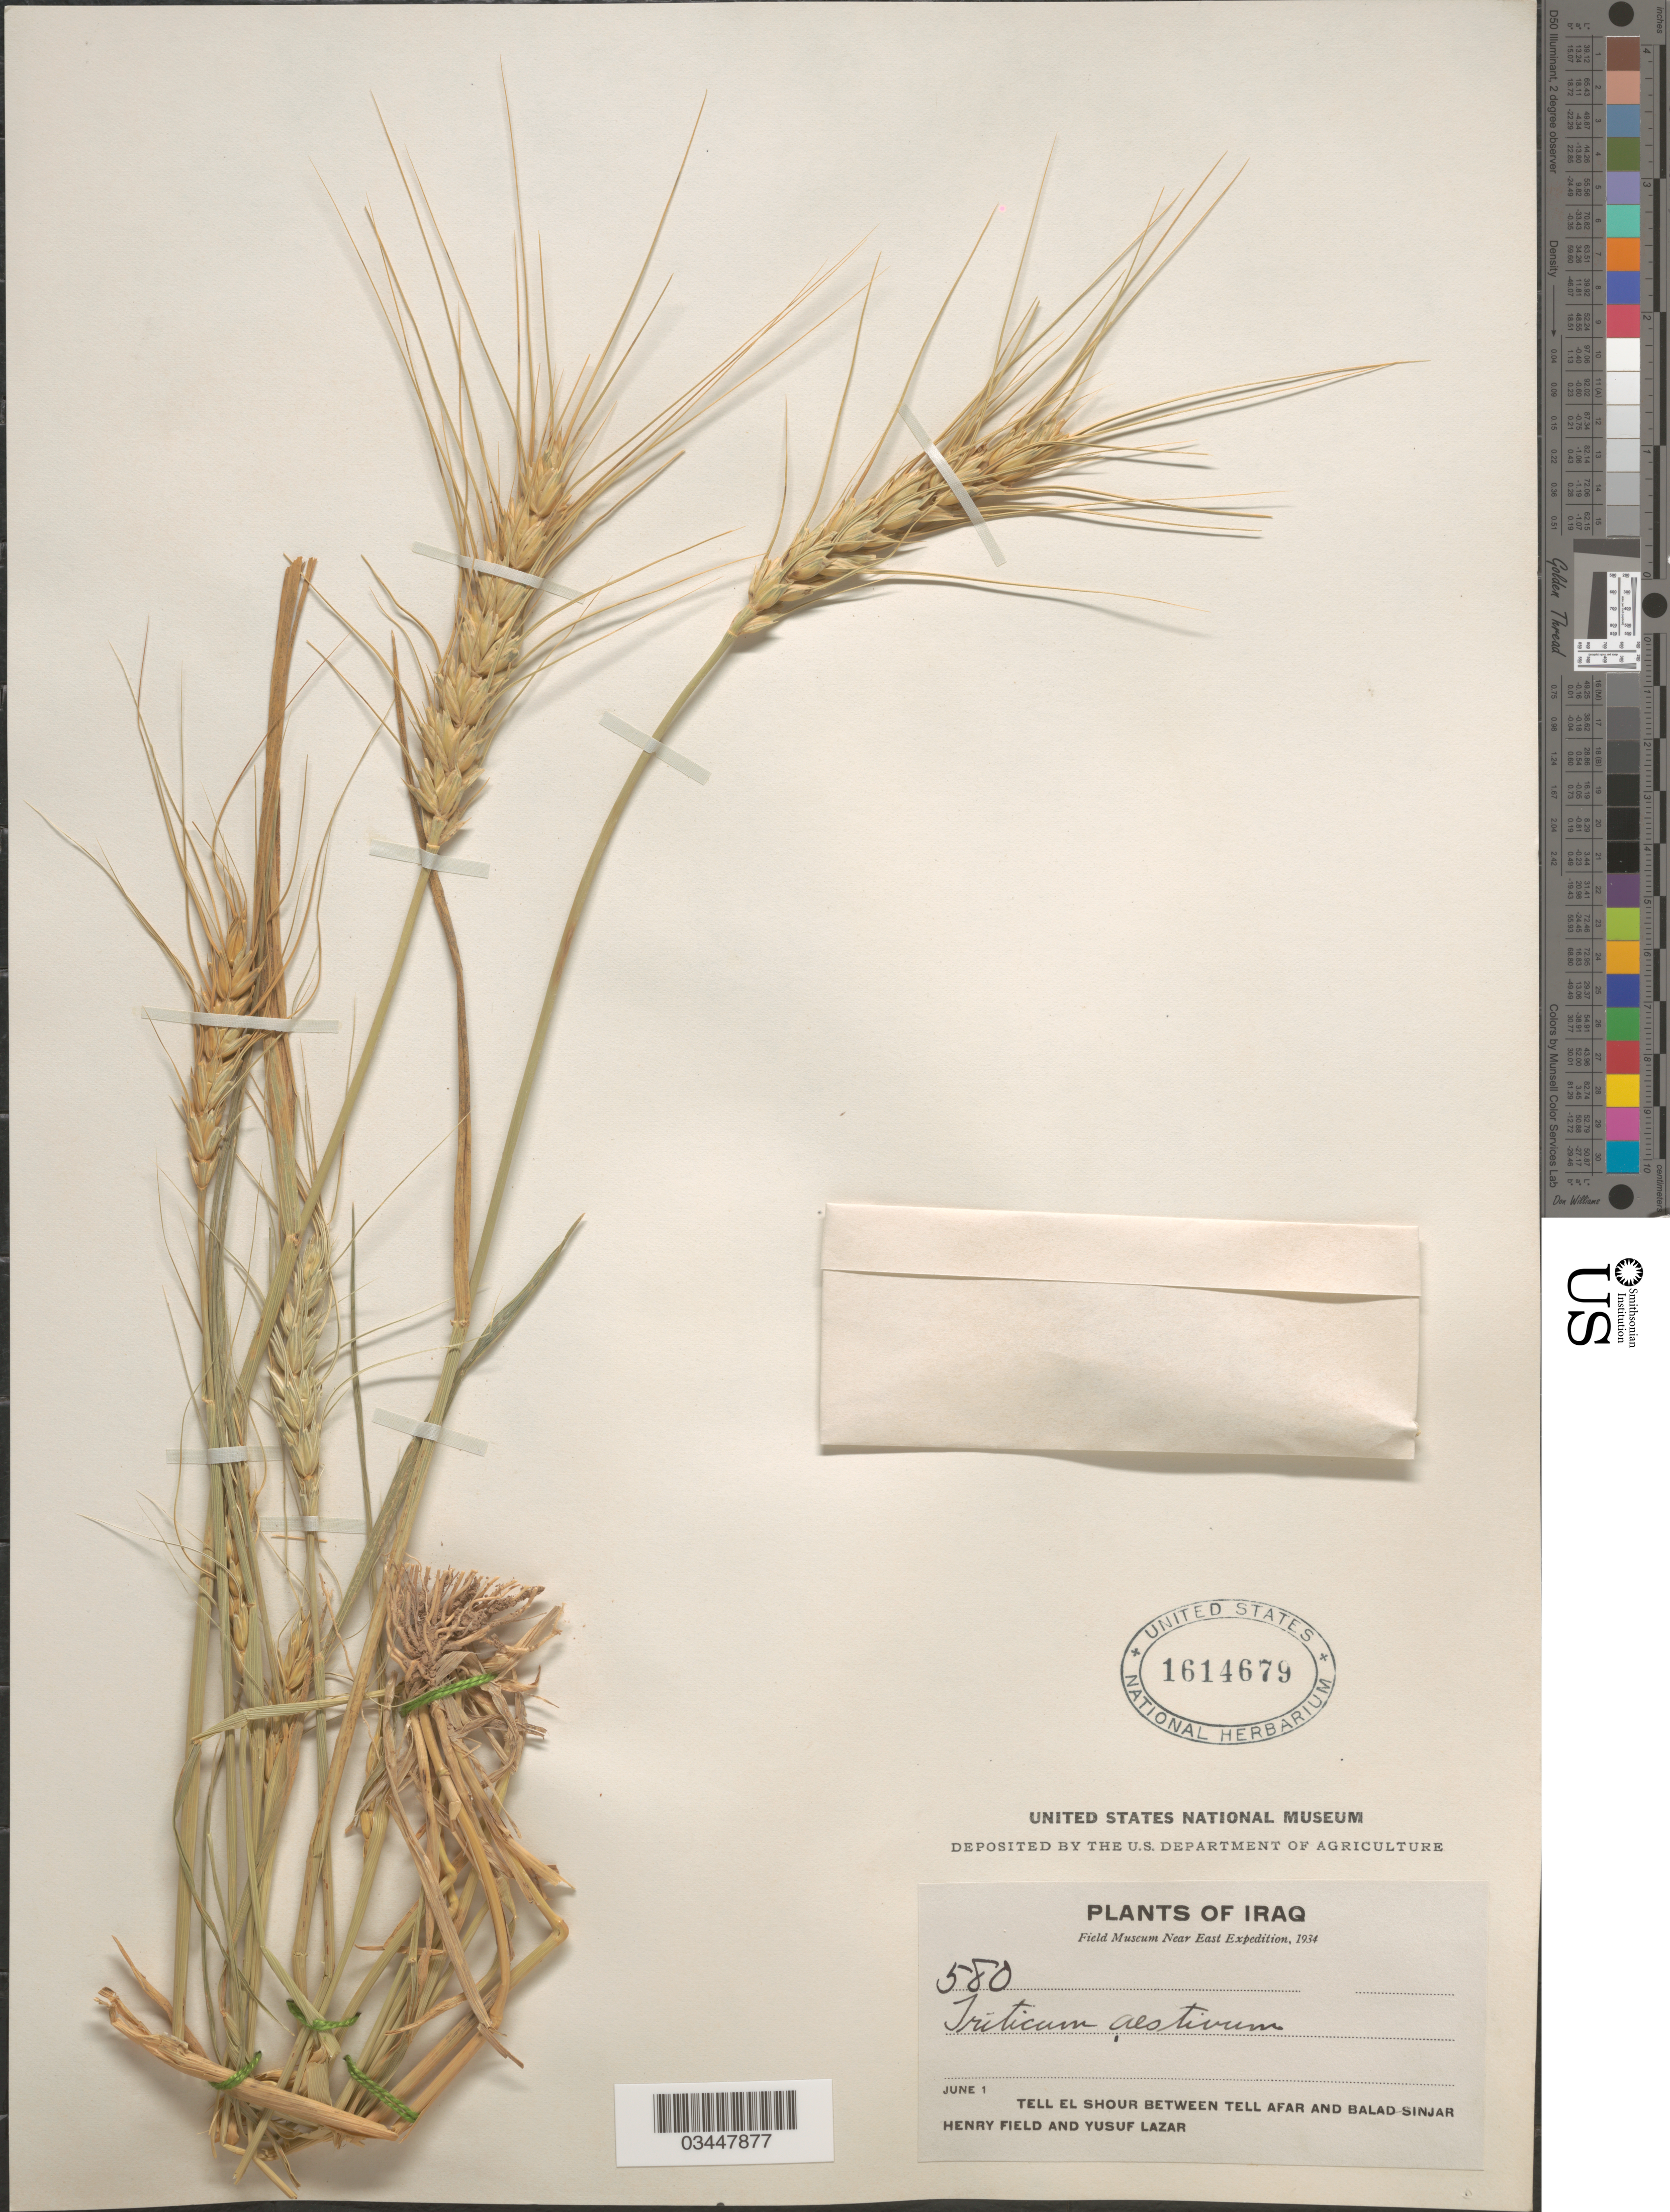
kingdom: Plantae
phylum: Tracheophyta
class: Liliopsida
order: Poales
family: Poaceae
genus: Triticum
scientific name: Triticum aestivum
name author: L.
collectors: H. Field & Y. Lazar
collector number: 580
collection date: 1934-06-01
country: Iraq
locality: Field Museum Near East Expedition, 1934. Tell El Shour between Tell Afar and Balad-Sinjar.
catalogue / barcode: US 1614679